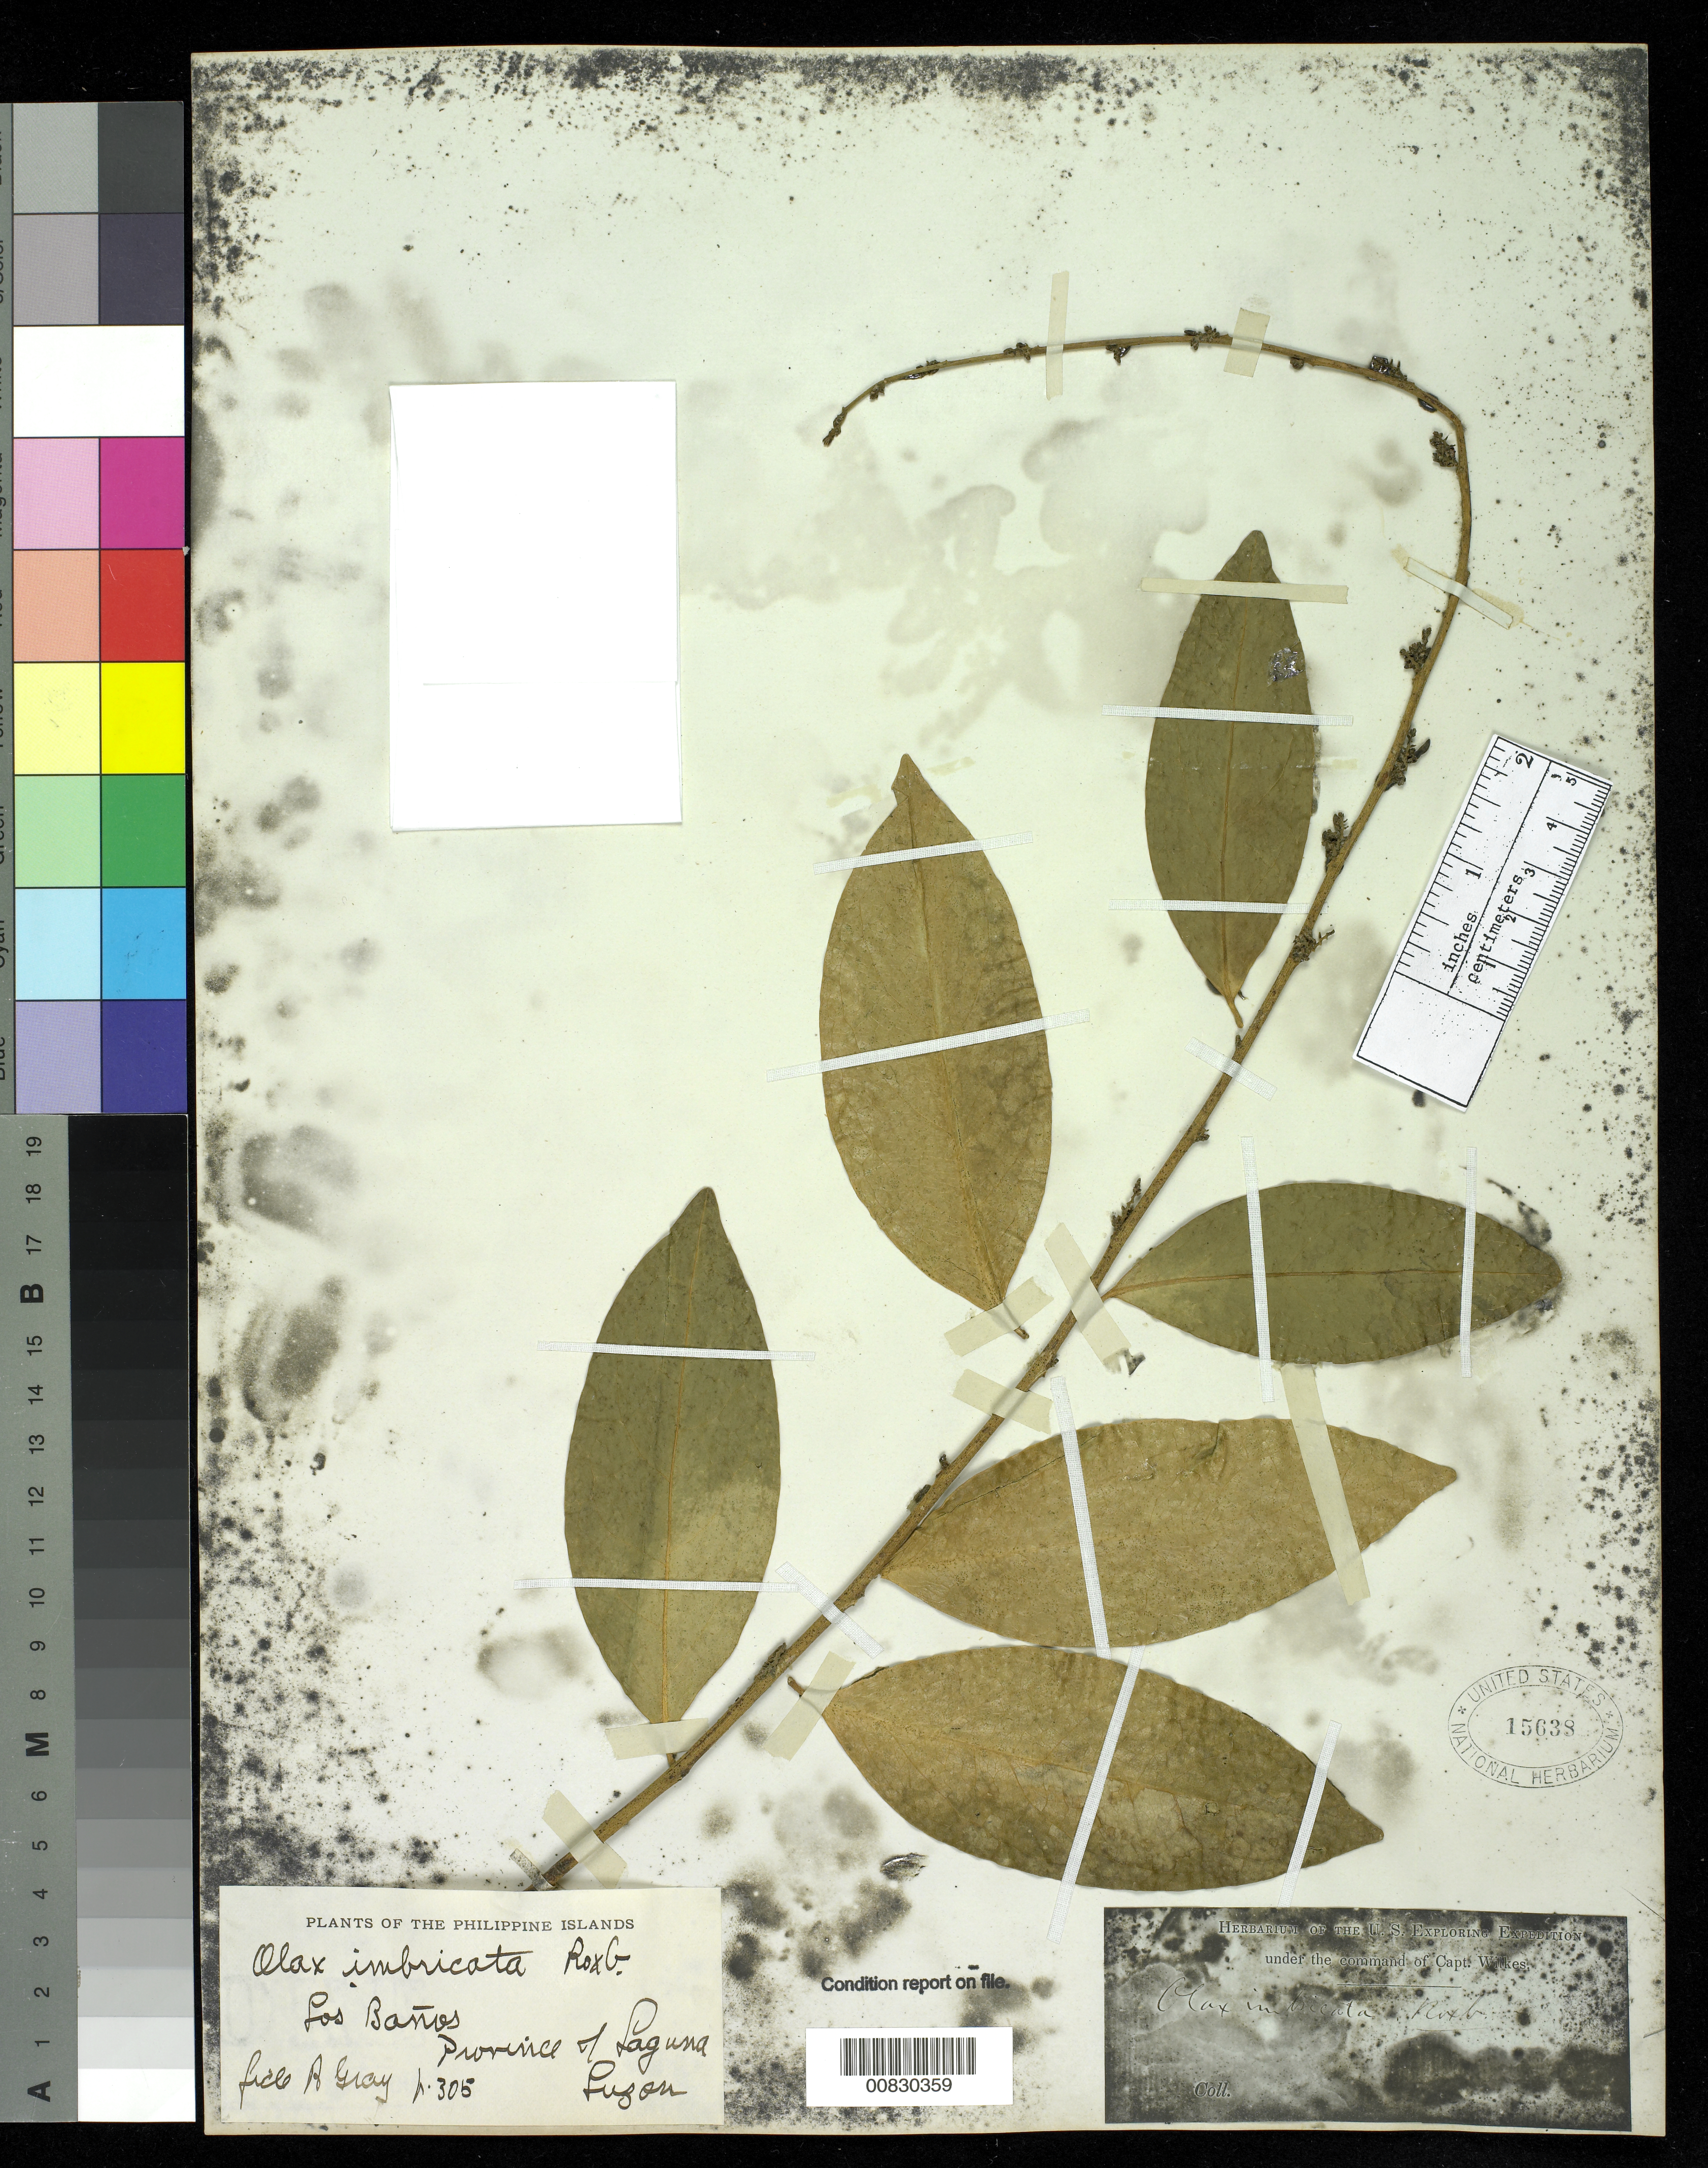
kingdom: Plantae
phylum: Tracheophyta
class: Magnoliopsida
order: Santalales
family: Olacaceae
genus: Olax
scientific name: Olax imbricata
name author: Roxb.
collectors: Wilkes Explor. Exped.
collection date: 1838/1842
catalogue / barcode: US 15638